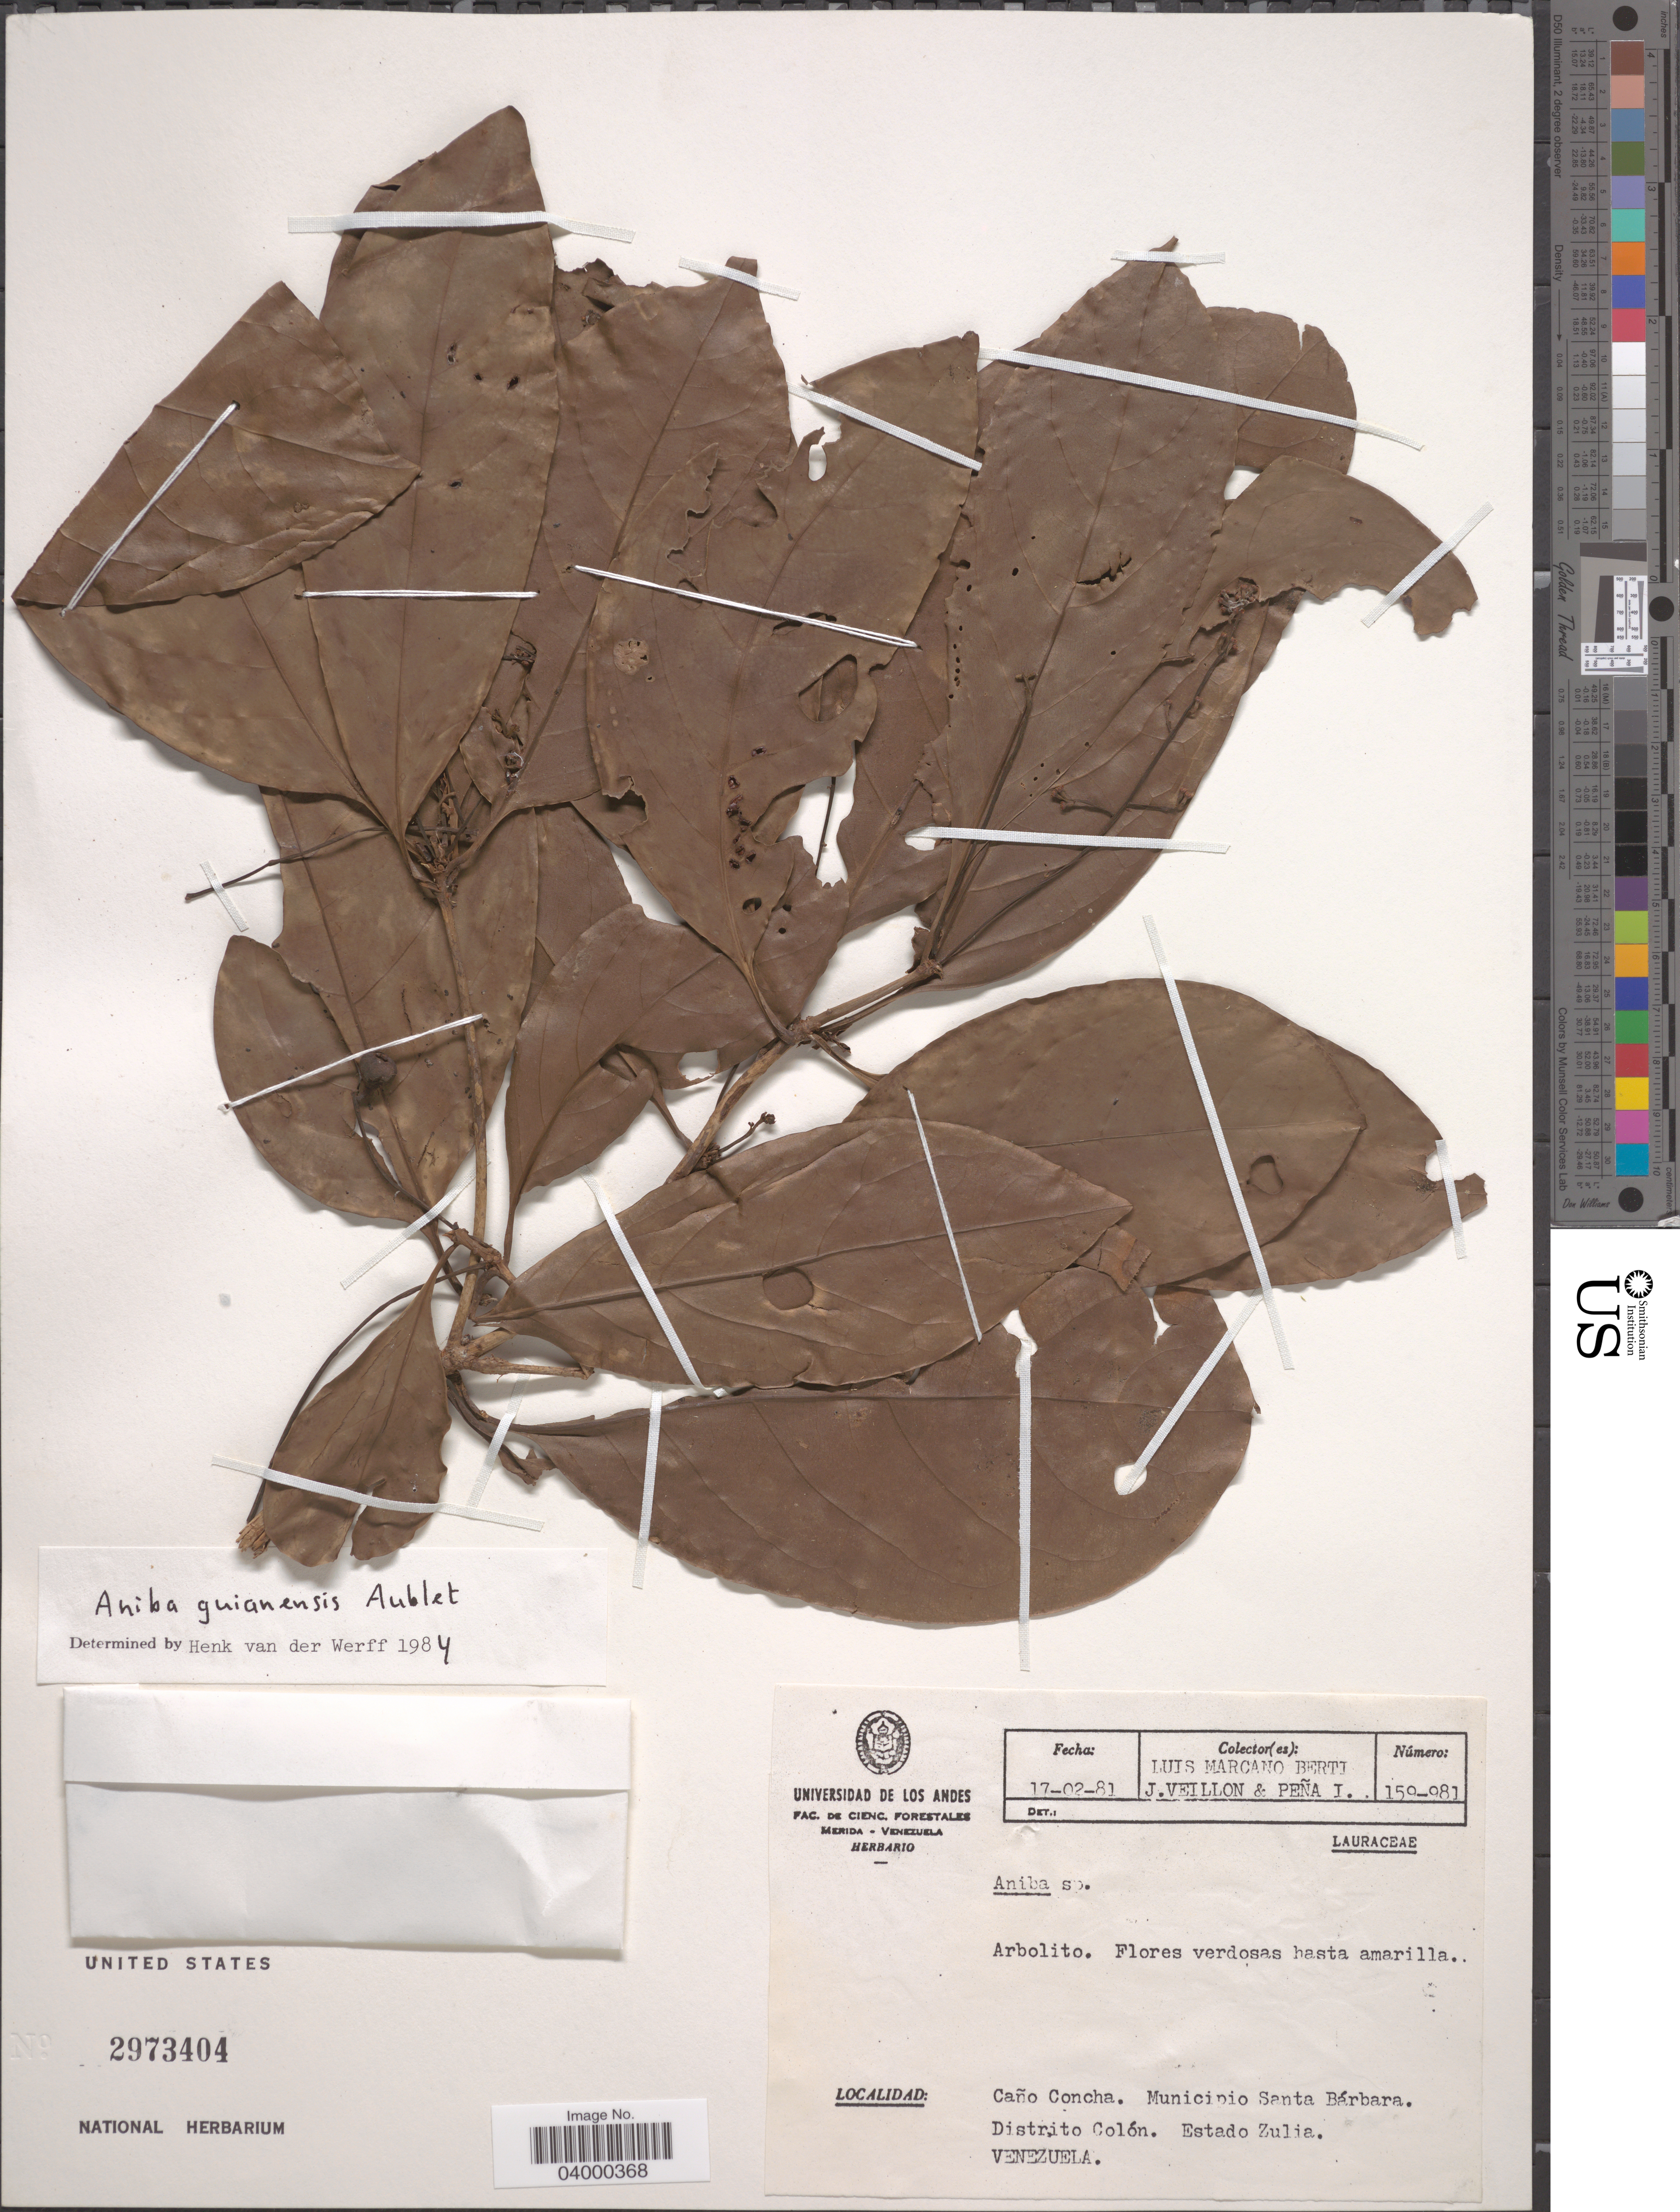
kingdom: Plantae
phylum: Tracheophyta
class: Magnoliopsida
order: Laurales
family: Lauraceae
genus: Aniba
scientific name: Aniba guianensis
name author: Aubl.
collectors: L. Marcano-Berti, J. Veillon & I. Pena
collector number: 159-981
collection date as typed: Transcribed d/m/y: 17/2/81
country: Venezuela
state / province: Zulia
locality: Caño Concha. Municipio Santa Bárbara. Distrito Colón.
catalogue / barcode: US 2973404